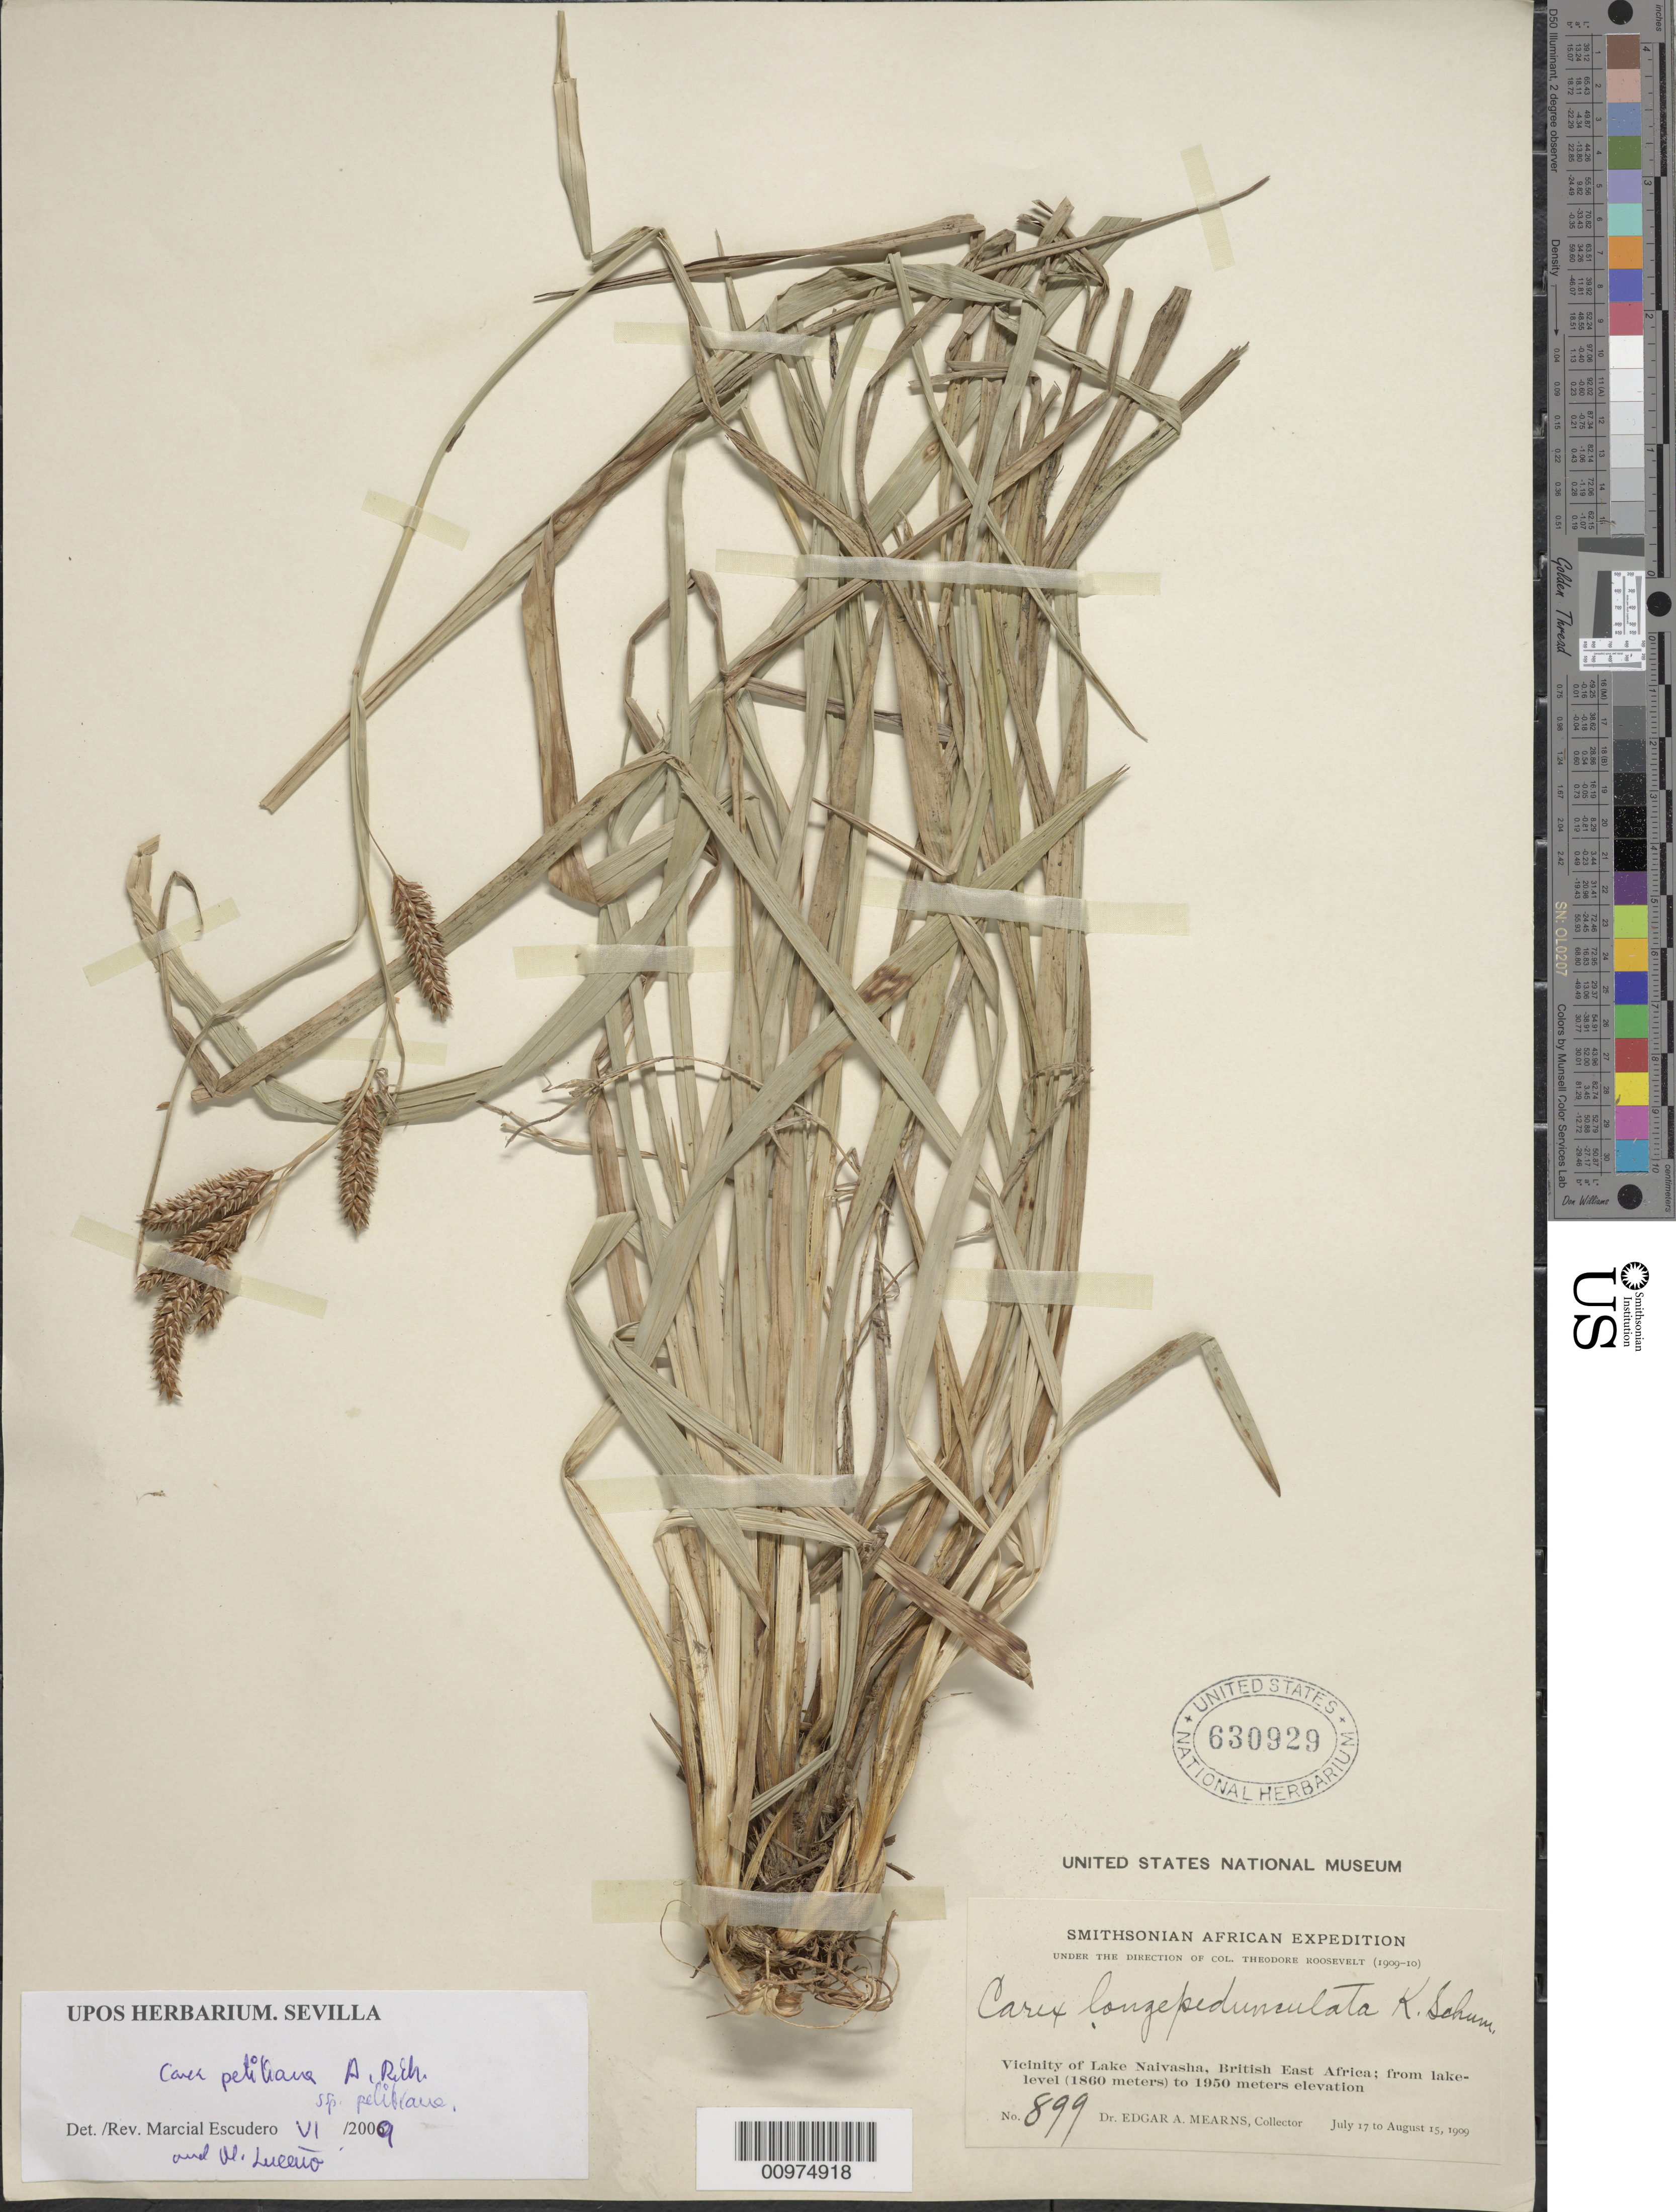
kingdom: Plantae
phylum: Tracheophyta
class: Liliopsida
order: Poales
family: Cyperaceae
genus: Carex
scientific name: Carex petitiana subsp. petitiana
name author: A. Rich.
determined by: Escudero, Marcial; Luceño, M.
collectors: E. A. Mearns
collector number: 899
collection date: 1909-07-17/1909-08-15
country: Kenya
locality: Vicinity of Lake Nalvasha, British East Africa; from lake-level (1860 meters) to 1950 meters elevation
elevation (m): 1860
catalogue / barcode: US 630929